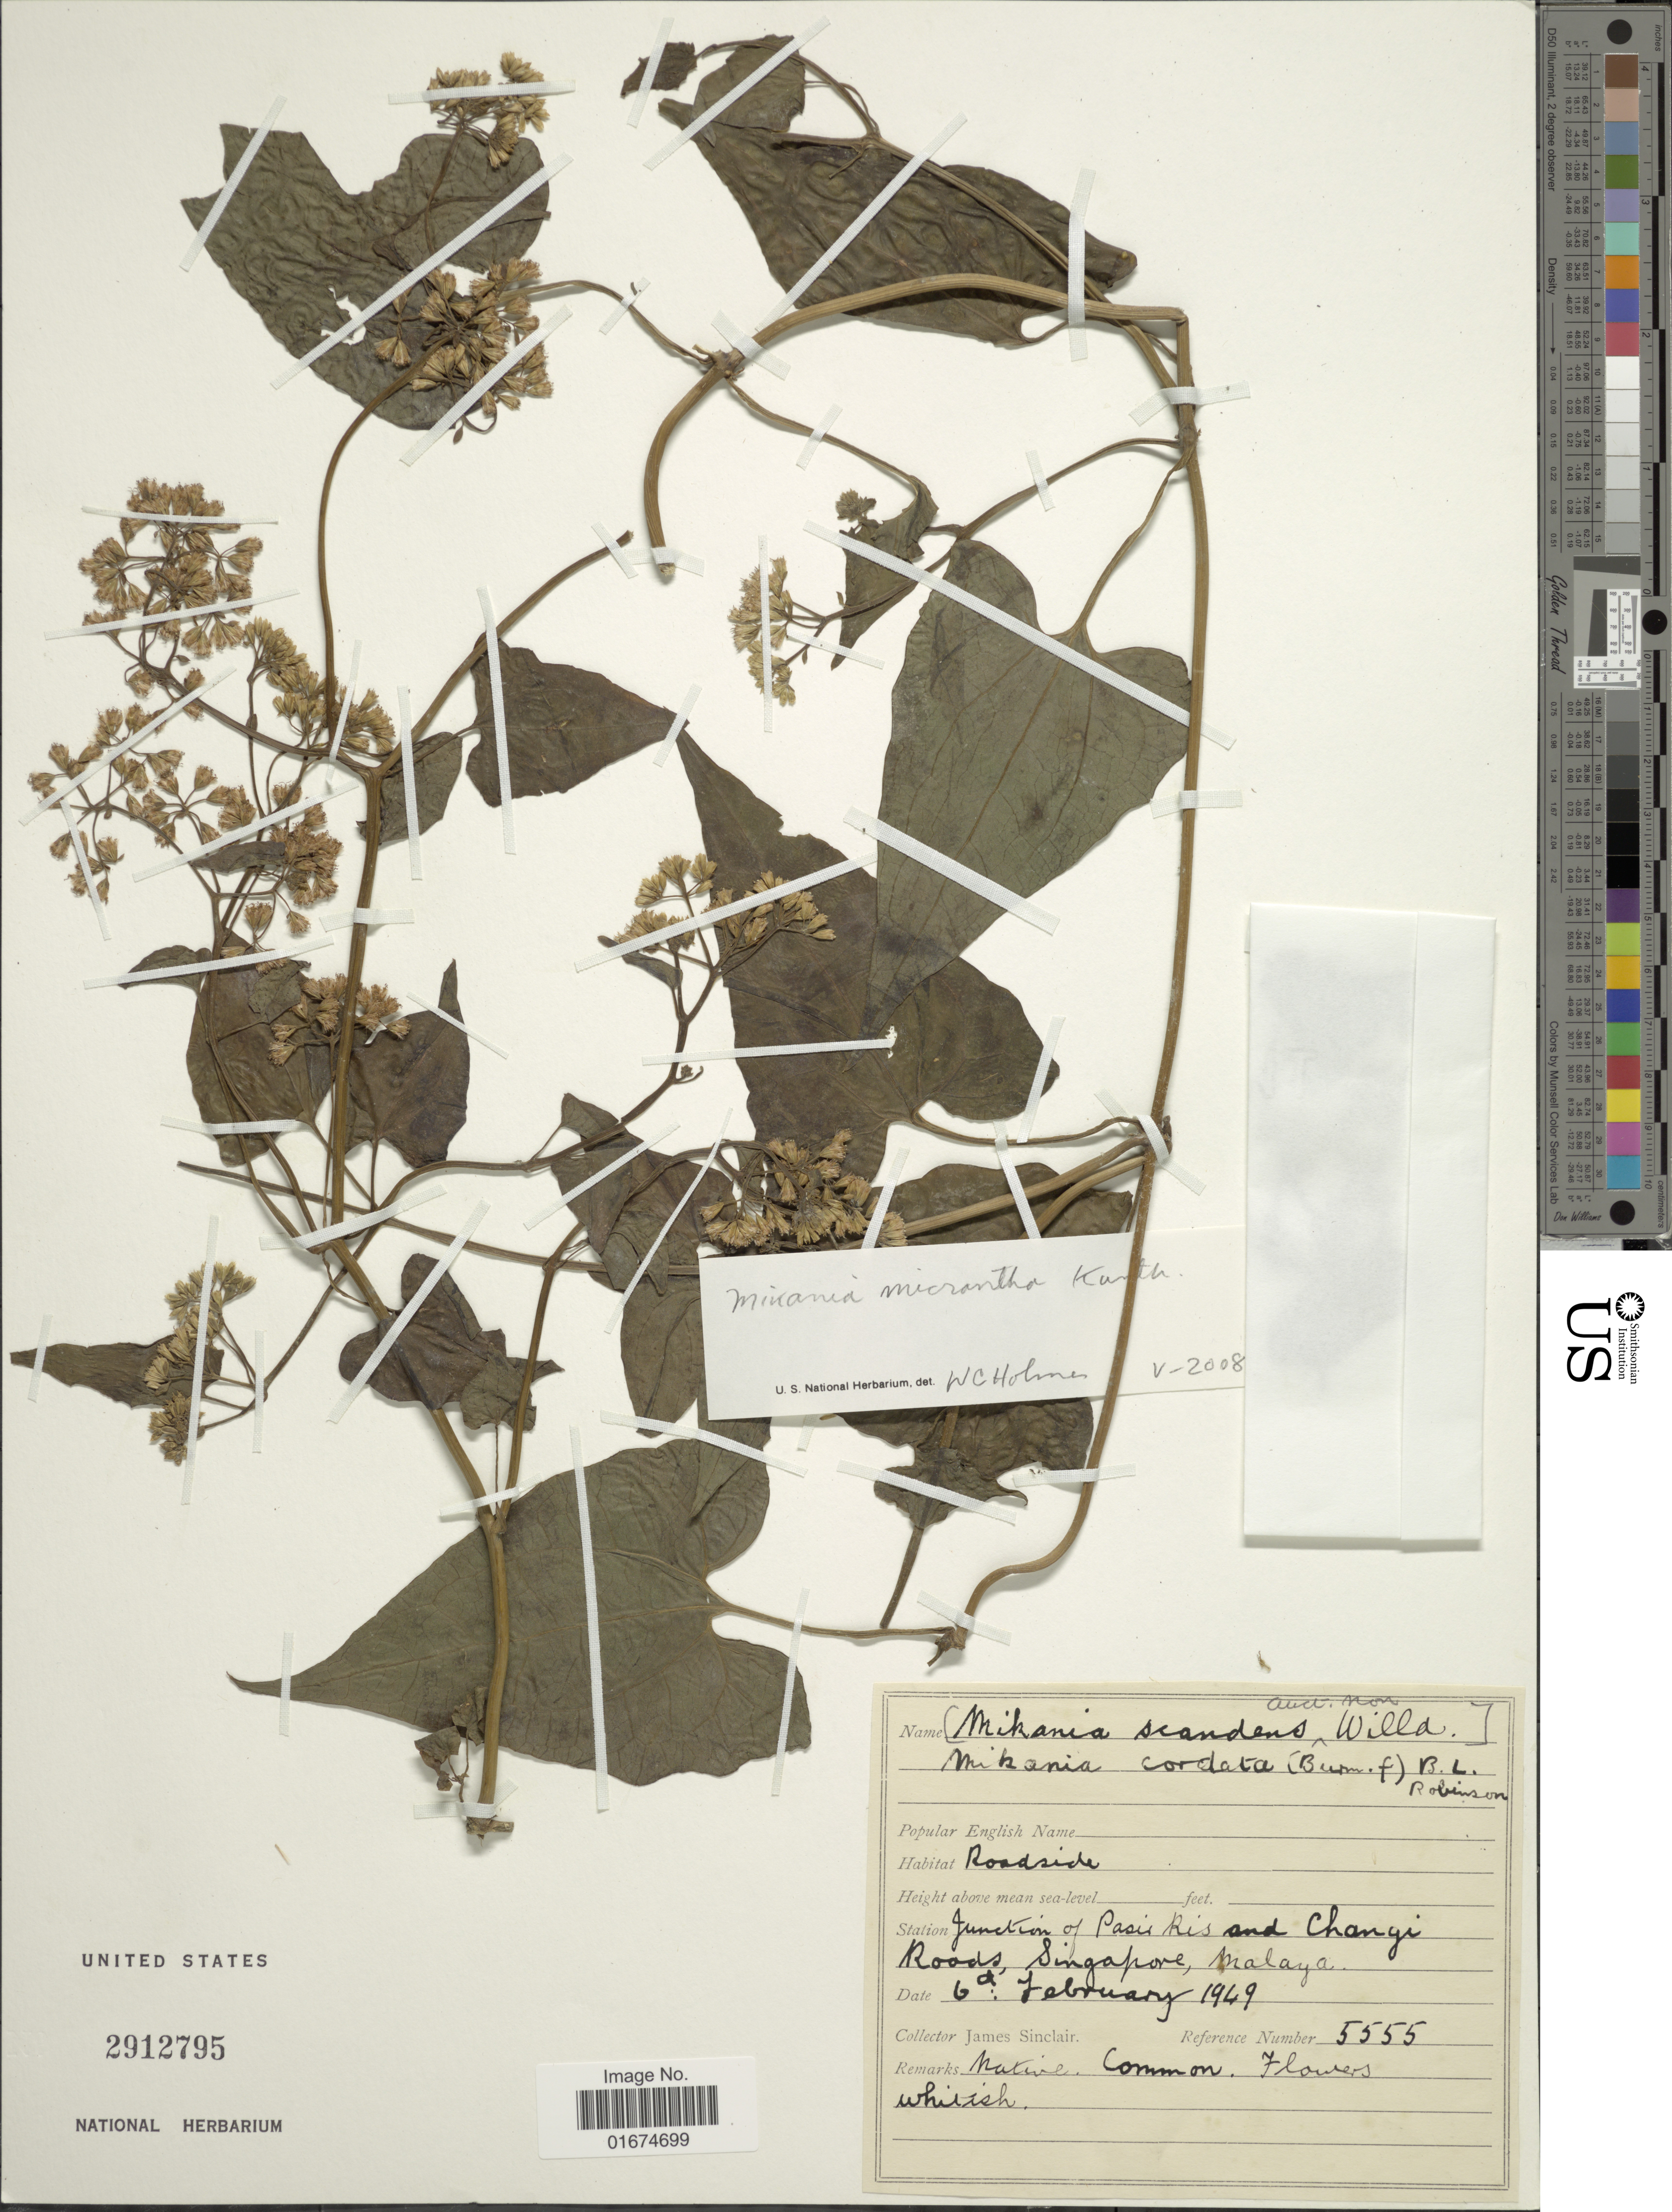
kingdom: Plantae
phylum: Tracheophyta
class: Magnoliopsida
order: Asterales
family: Asteraceae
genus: Mikania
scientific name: Mikania micrantha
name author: Kunth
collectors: J. Sinclair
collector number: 5555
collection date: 1949-02-06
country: Singapore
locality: Junction of Pasir Ris and Changi Roads, Malaya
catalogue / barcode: US 2912795